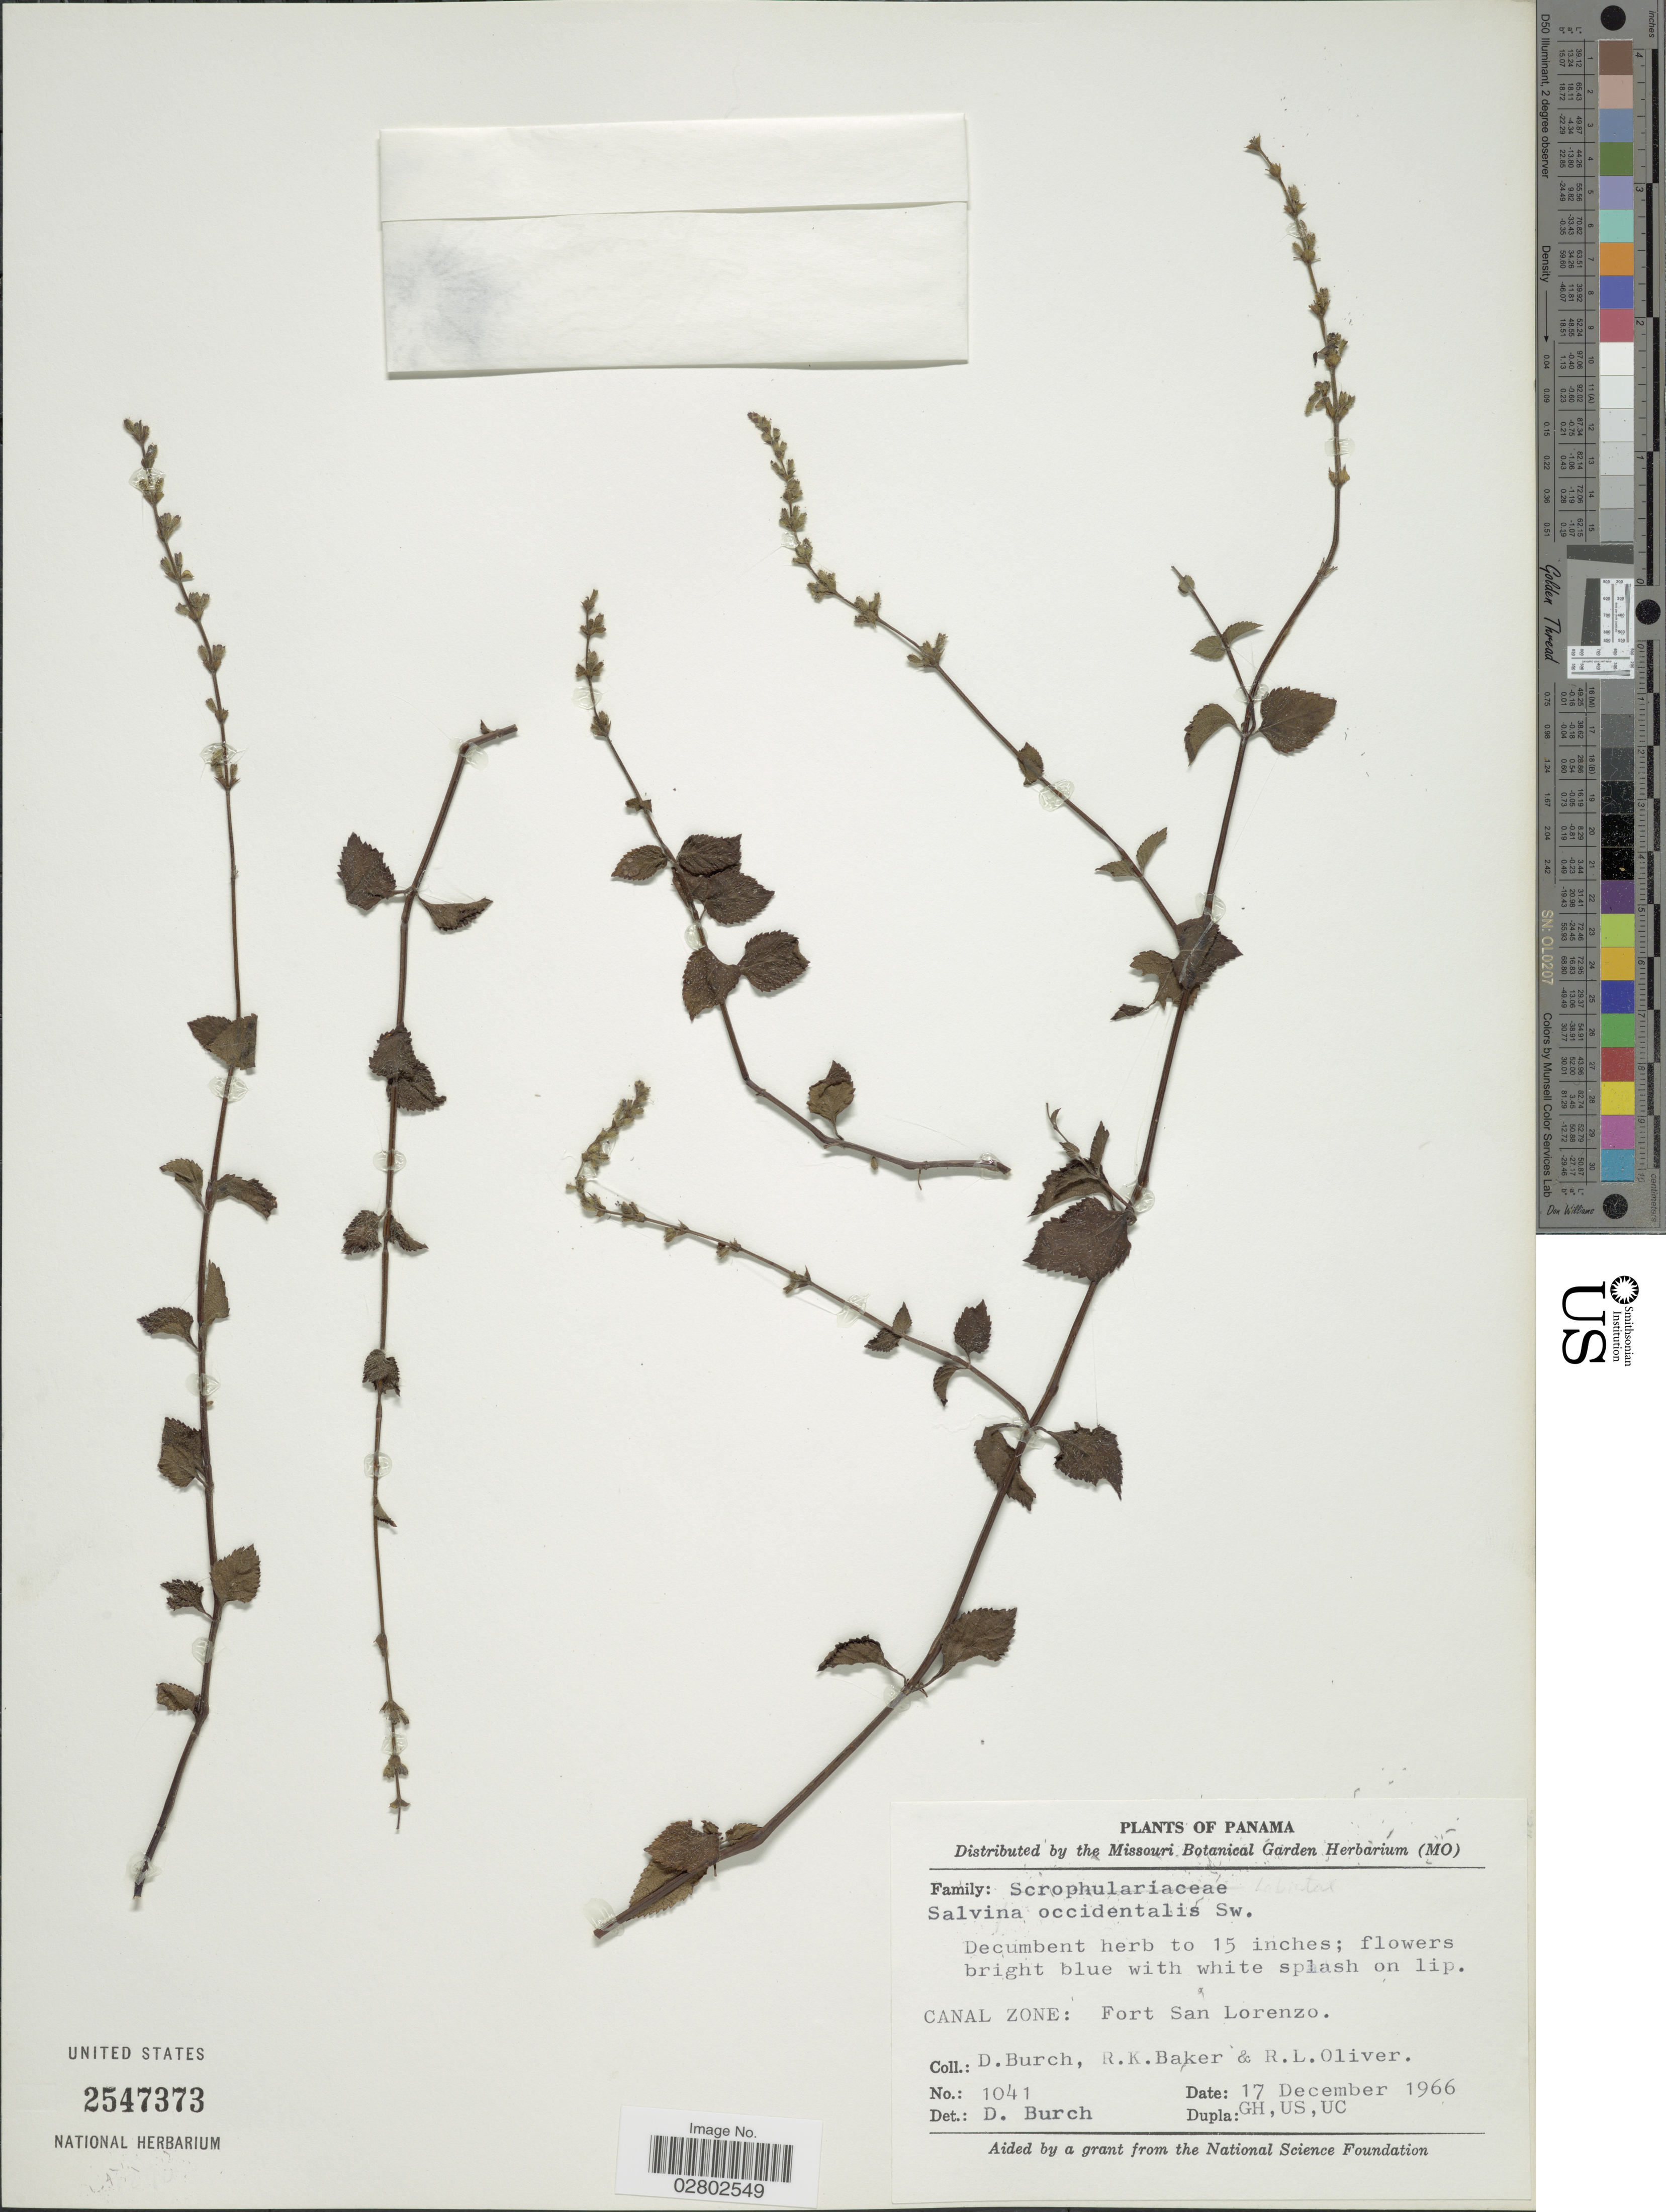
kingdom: Plantae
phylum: Tracheophyta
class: Magnoliopsida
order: Lamiales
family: Lamiaceae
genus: Salvia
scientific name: Salvia occidentalis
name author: Sw.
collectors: D. Burch, R. K. Baker & R. Oliver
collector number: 1041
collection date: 1966-12-17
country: Panama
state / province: Colón / Panamá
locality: Canal Zone: Fort San Lorenzo.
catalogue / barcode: US 2547373